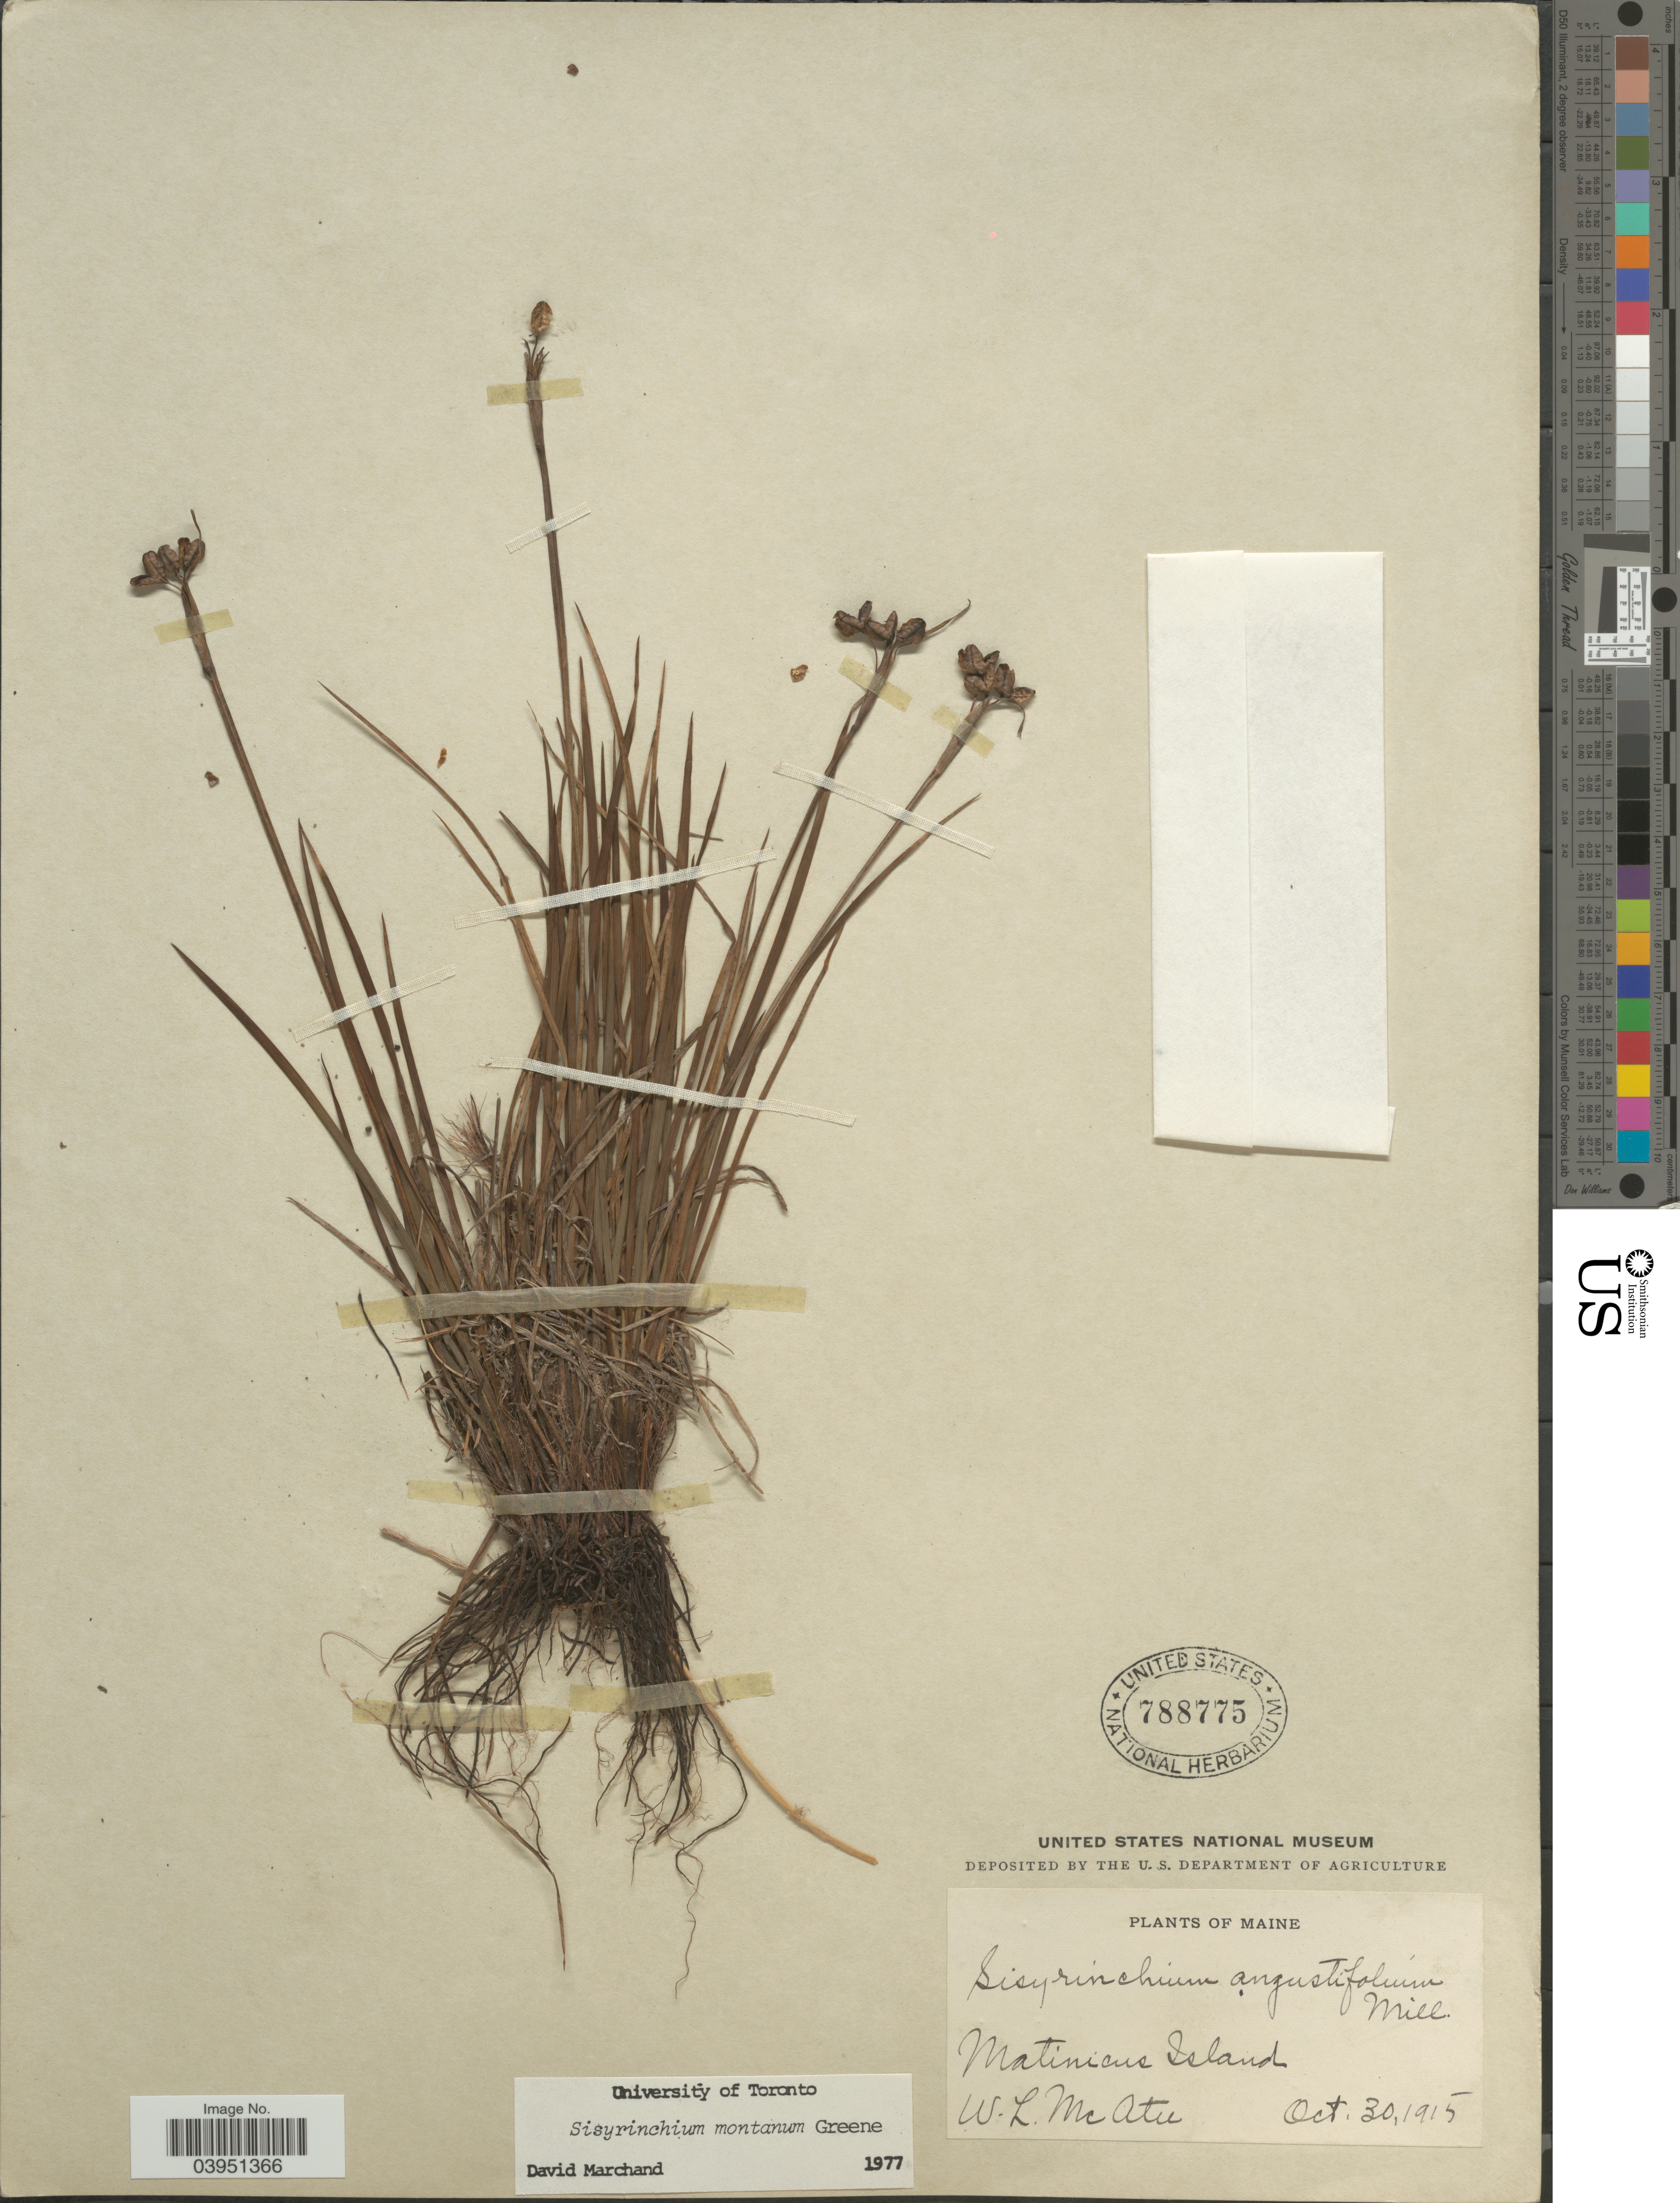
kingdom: Plantae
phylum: Tracheophyta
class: Liliopsida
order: Asparagales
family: Iridaceae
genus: Sisyrinchium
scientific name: Sisyrinchium montanum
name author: Greene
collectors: W. McAtee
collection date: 1915-10-30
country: United States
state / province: Maine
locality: Matinicus Island.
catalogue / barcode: US 788775